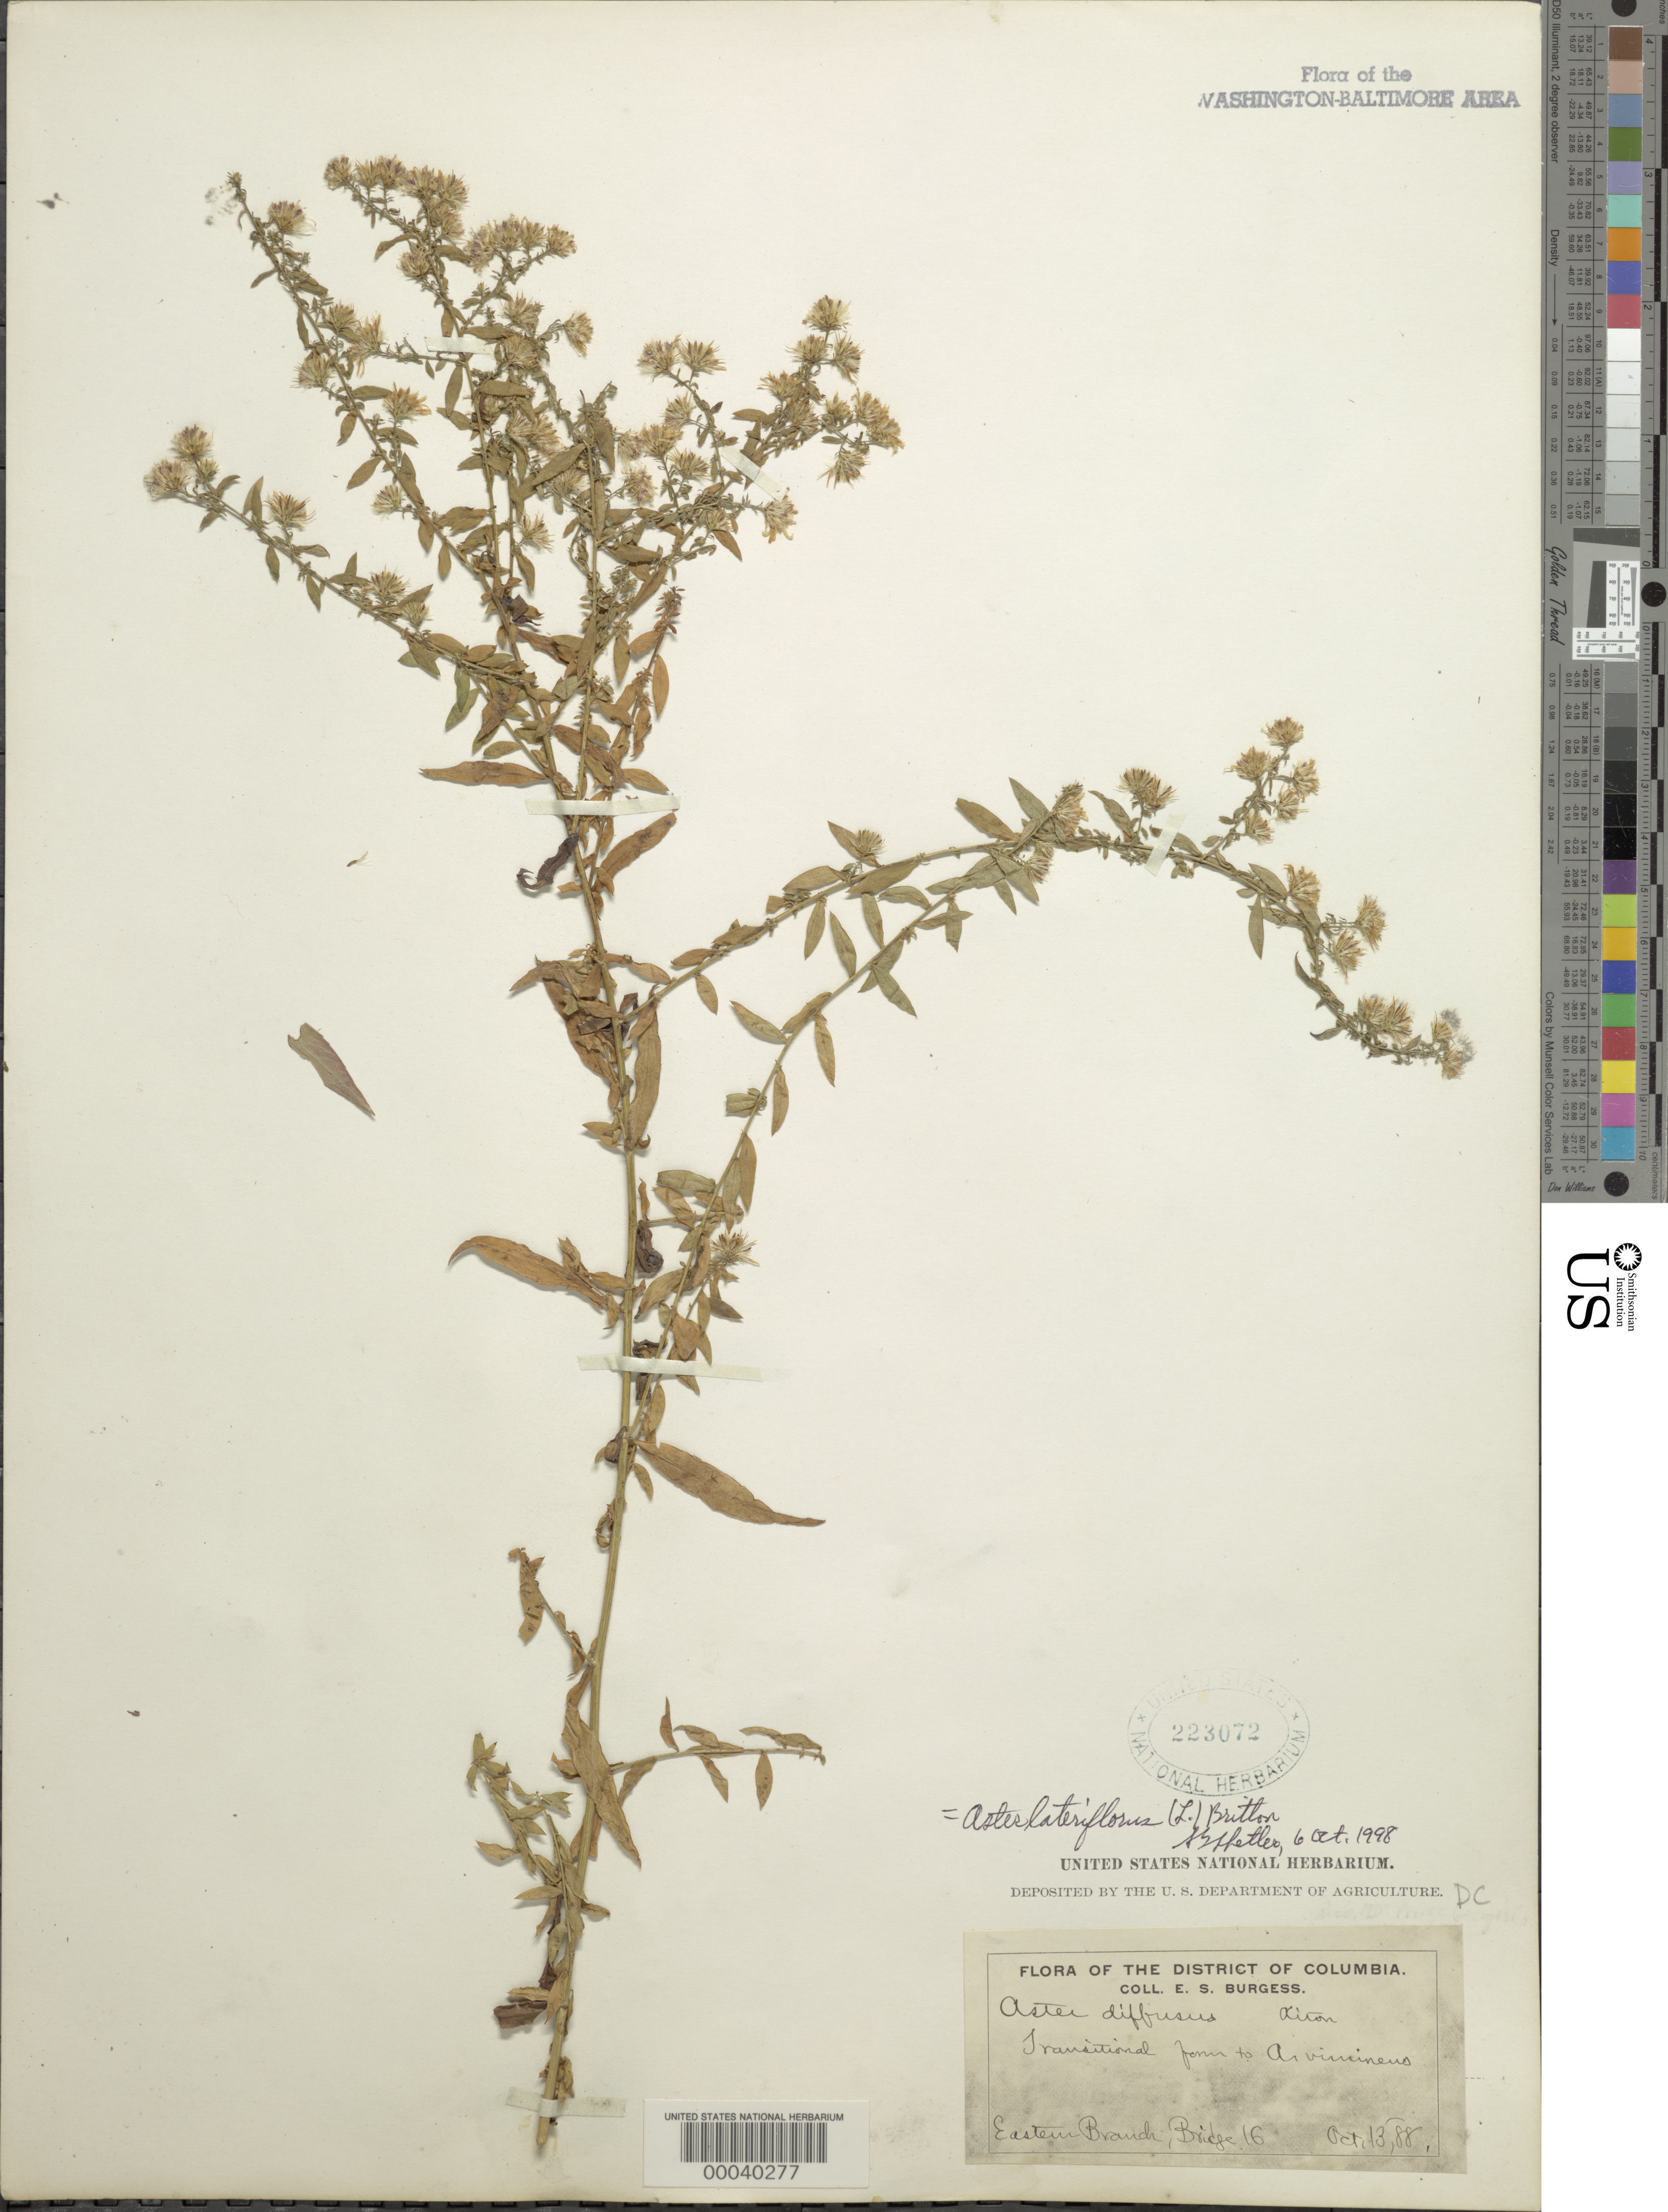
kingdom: Plantae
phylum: Tracheophyta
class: Magnoliopsida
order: Asterales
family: Asteraceae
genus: Symphyotrichum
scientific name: Symphyotrichum lateriflorum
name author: (L.) Á. Löve & D. Löve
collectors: E. Burgess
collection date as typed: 13 Oct 1888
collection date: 1888-10-13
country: United States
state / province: District of Columbia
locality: Eastern Branch Bridge 16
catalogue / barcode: US 223072